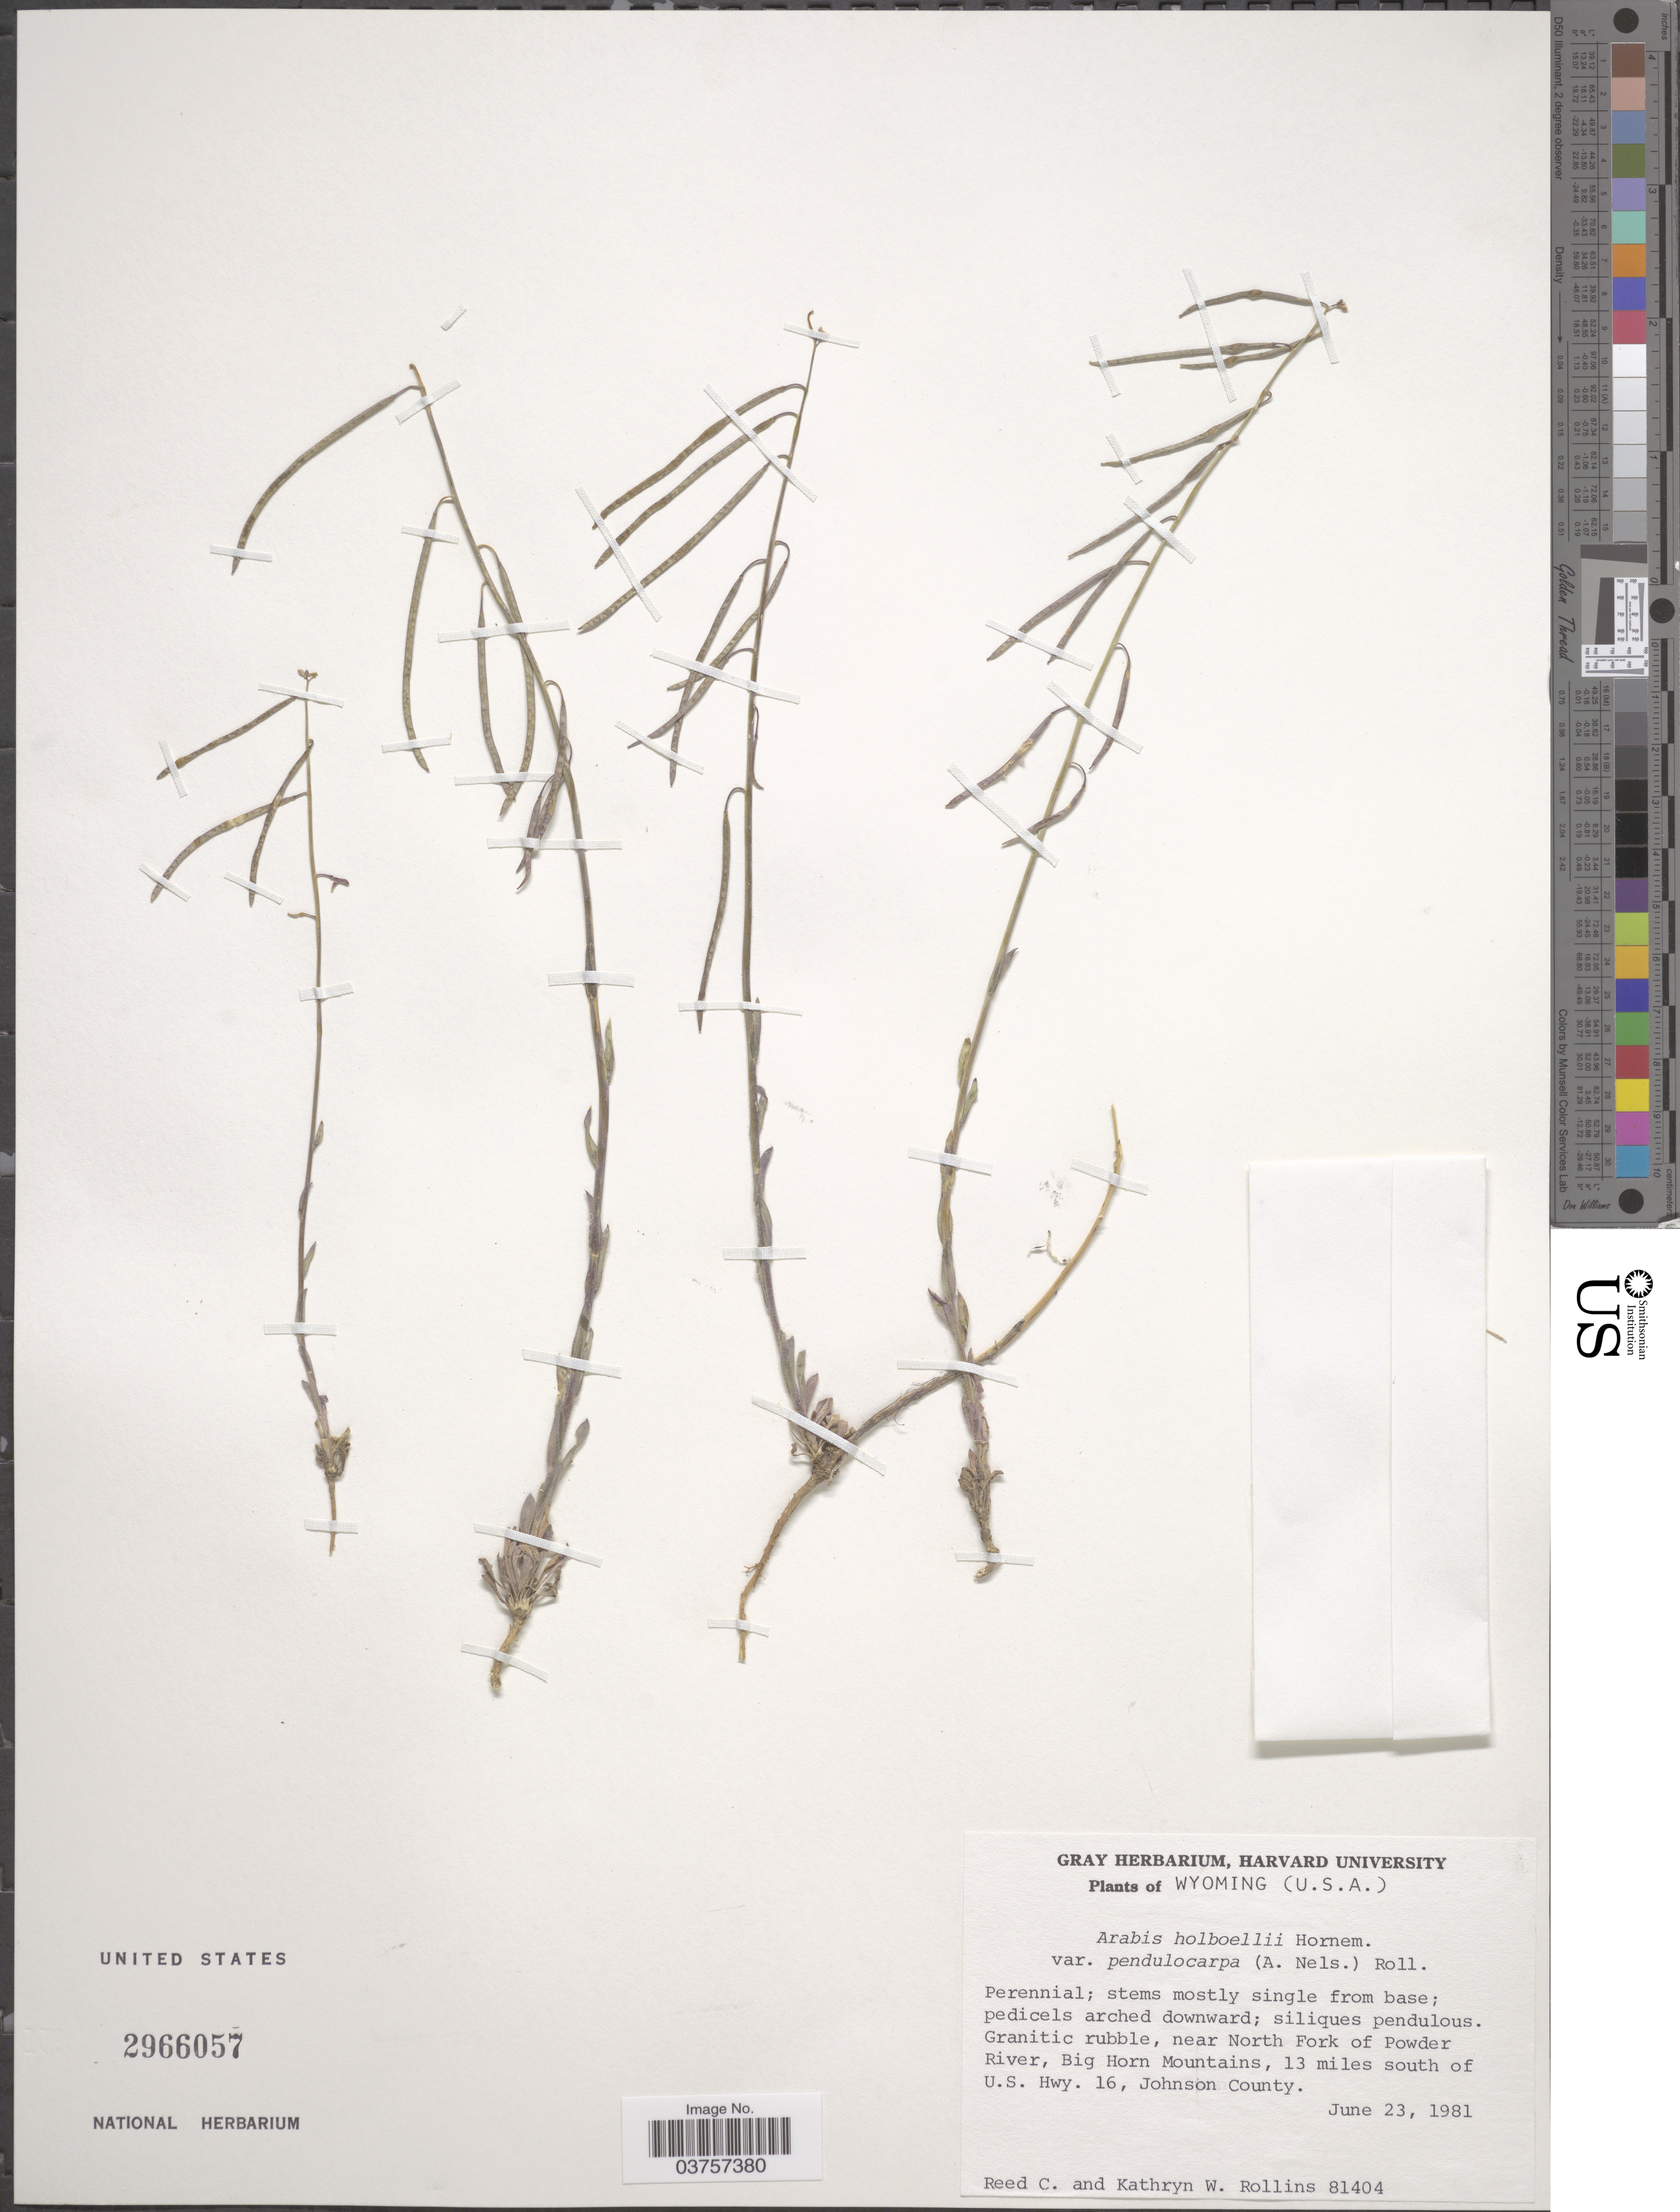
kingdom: Plantae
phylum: Tracheophyta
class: Magnoliopsida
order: Brassicales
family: Brassicaceae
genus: Arabis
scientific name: Arabis holboellii var. pendulocarpa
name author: (A. Nelson) Rollins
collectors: R. C. Rollins & K. W. Rollins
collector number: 81404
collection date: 1981-06-23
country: United States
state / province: Wyoming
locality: Near North Fork of Powder River, Big Horn Mountains, 13 miles south of U.S. Hwy. 16, Johnson County.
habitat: granitic rubble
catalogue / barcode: US 2966057